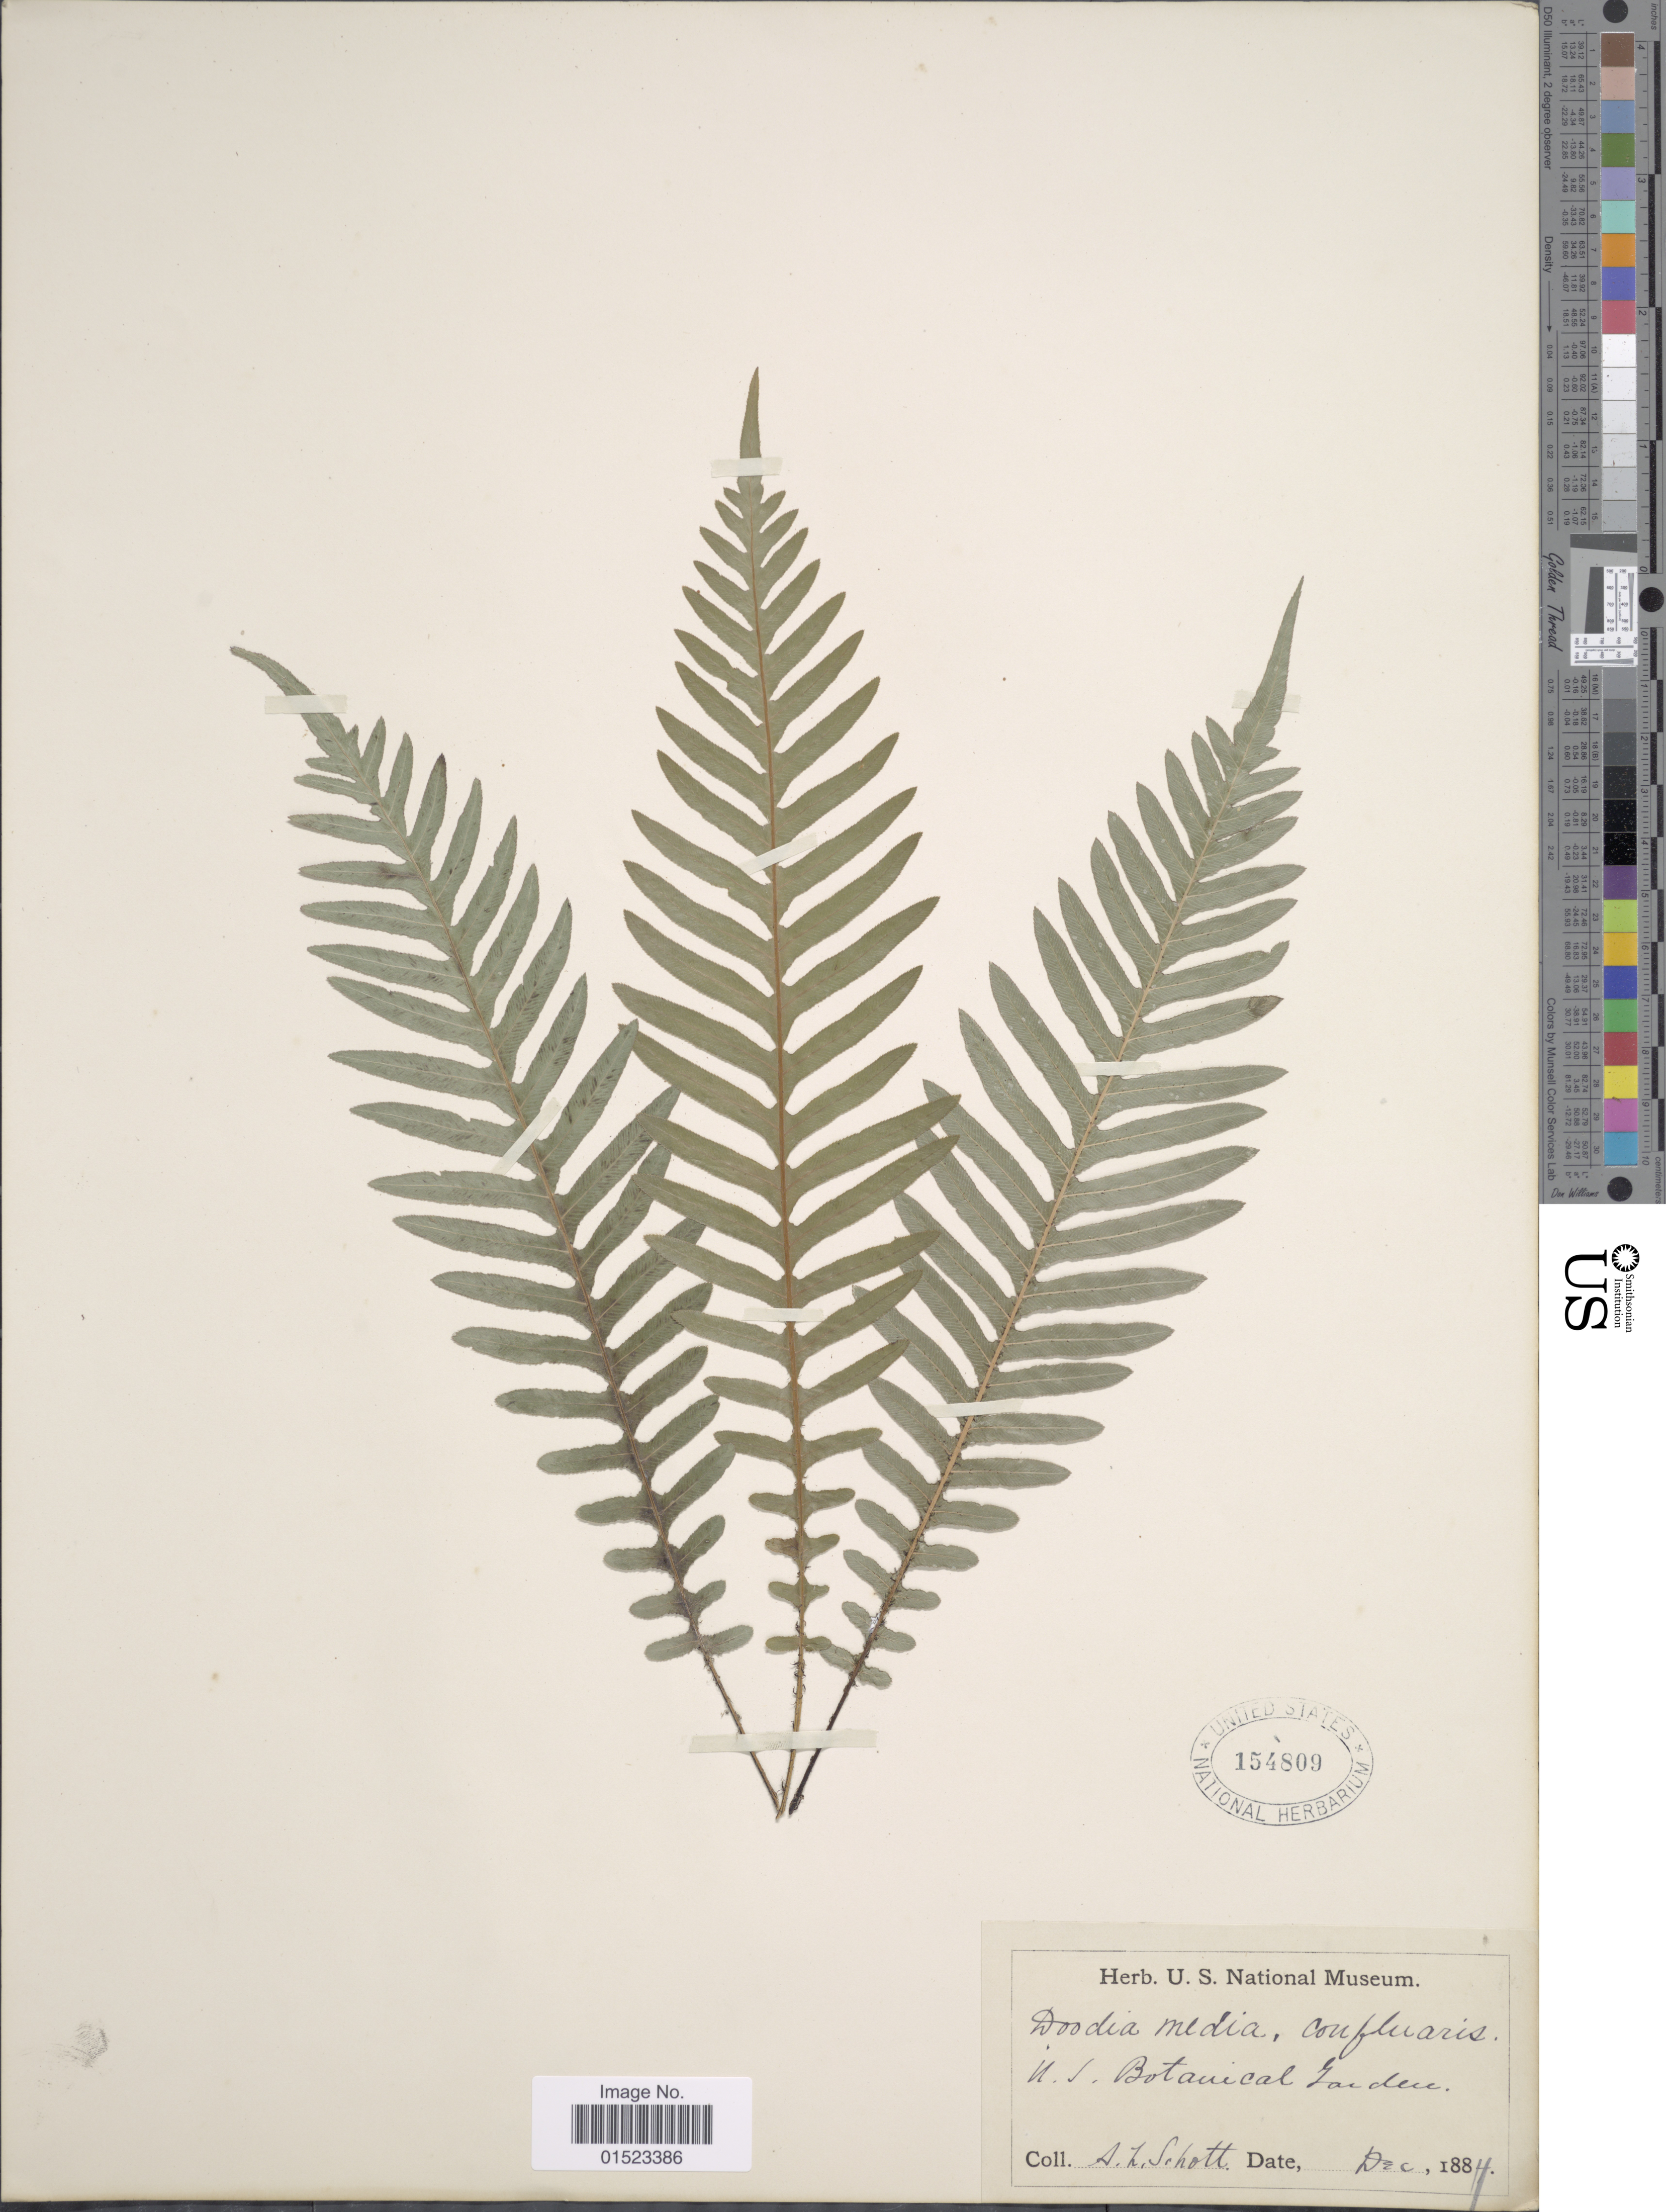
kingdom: Plantae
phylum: Tracheophyta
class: Polypodiopsida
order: Polypodiales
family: Blechnaceae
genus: Blechnum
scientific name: Blechnum medium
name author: (R. Br.) Christenh.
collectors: A. L. Schott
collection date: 1884-12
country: United States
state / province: New Jersey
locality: N.J. Botanical Garden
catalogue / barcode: US 154809